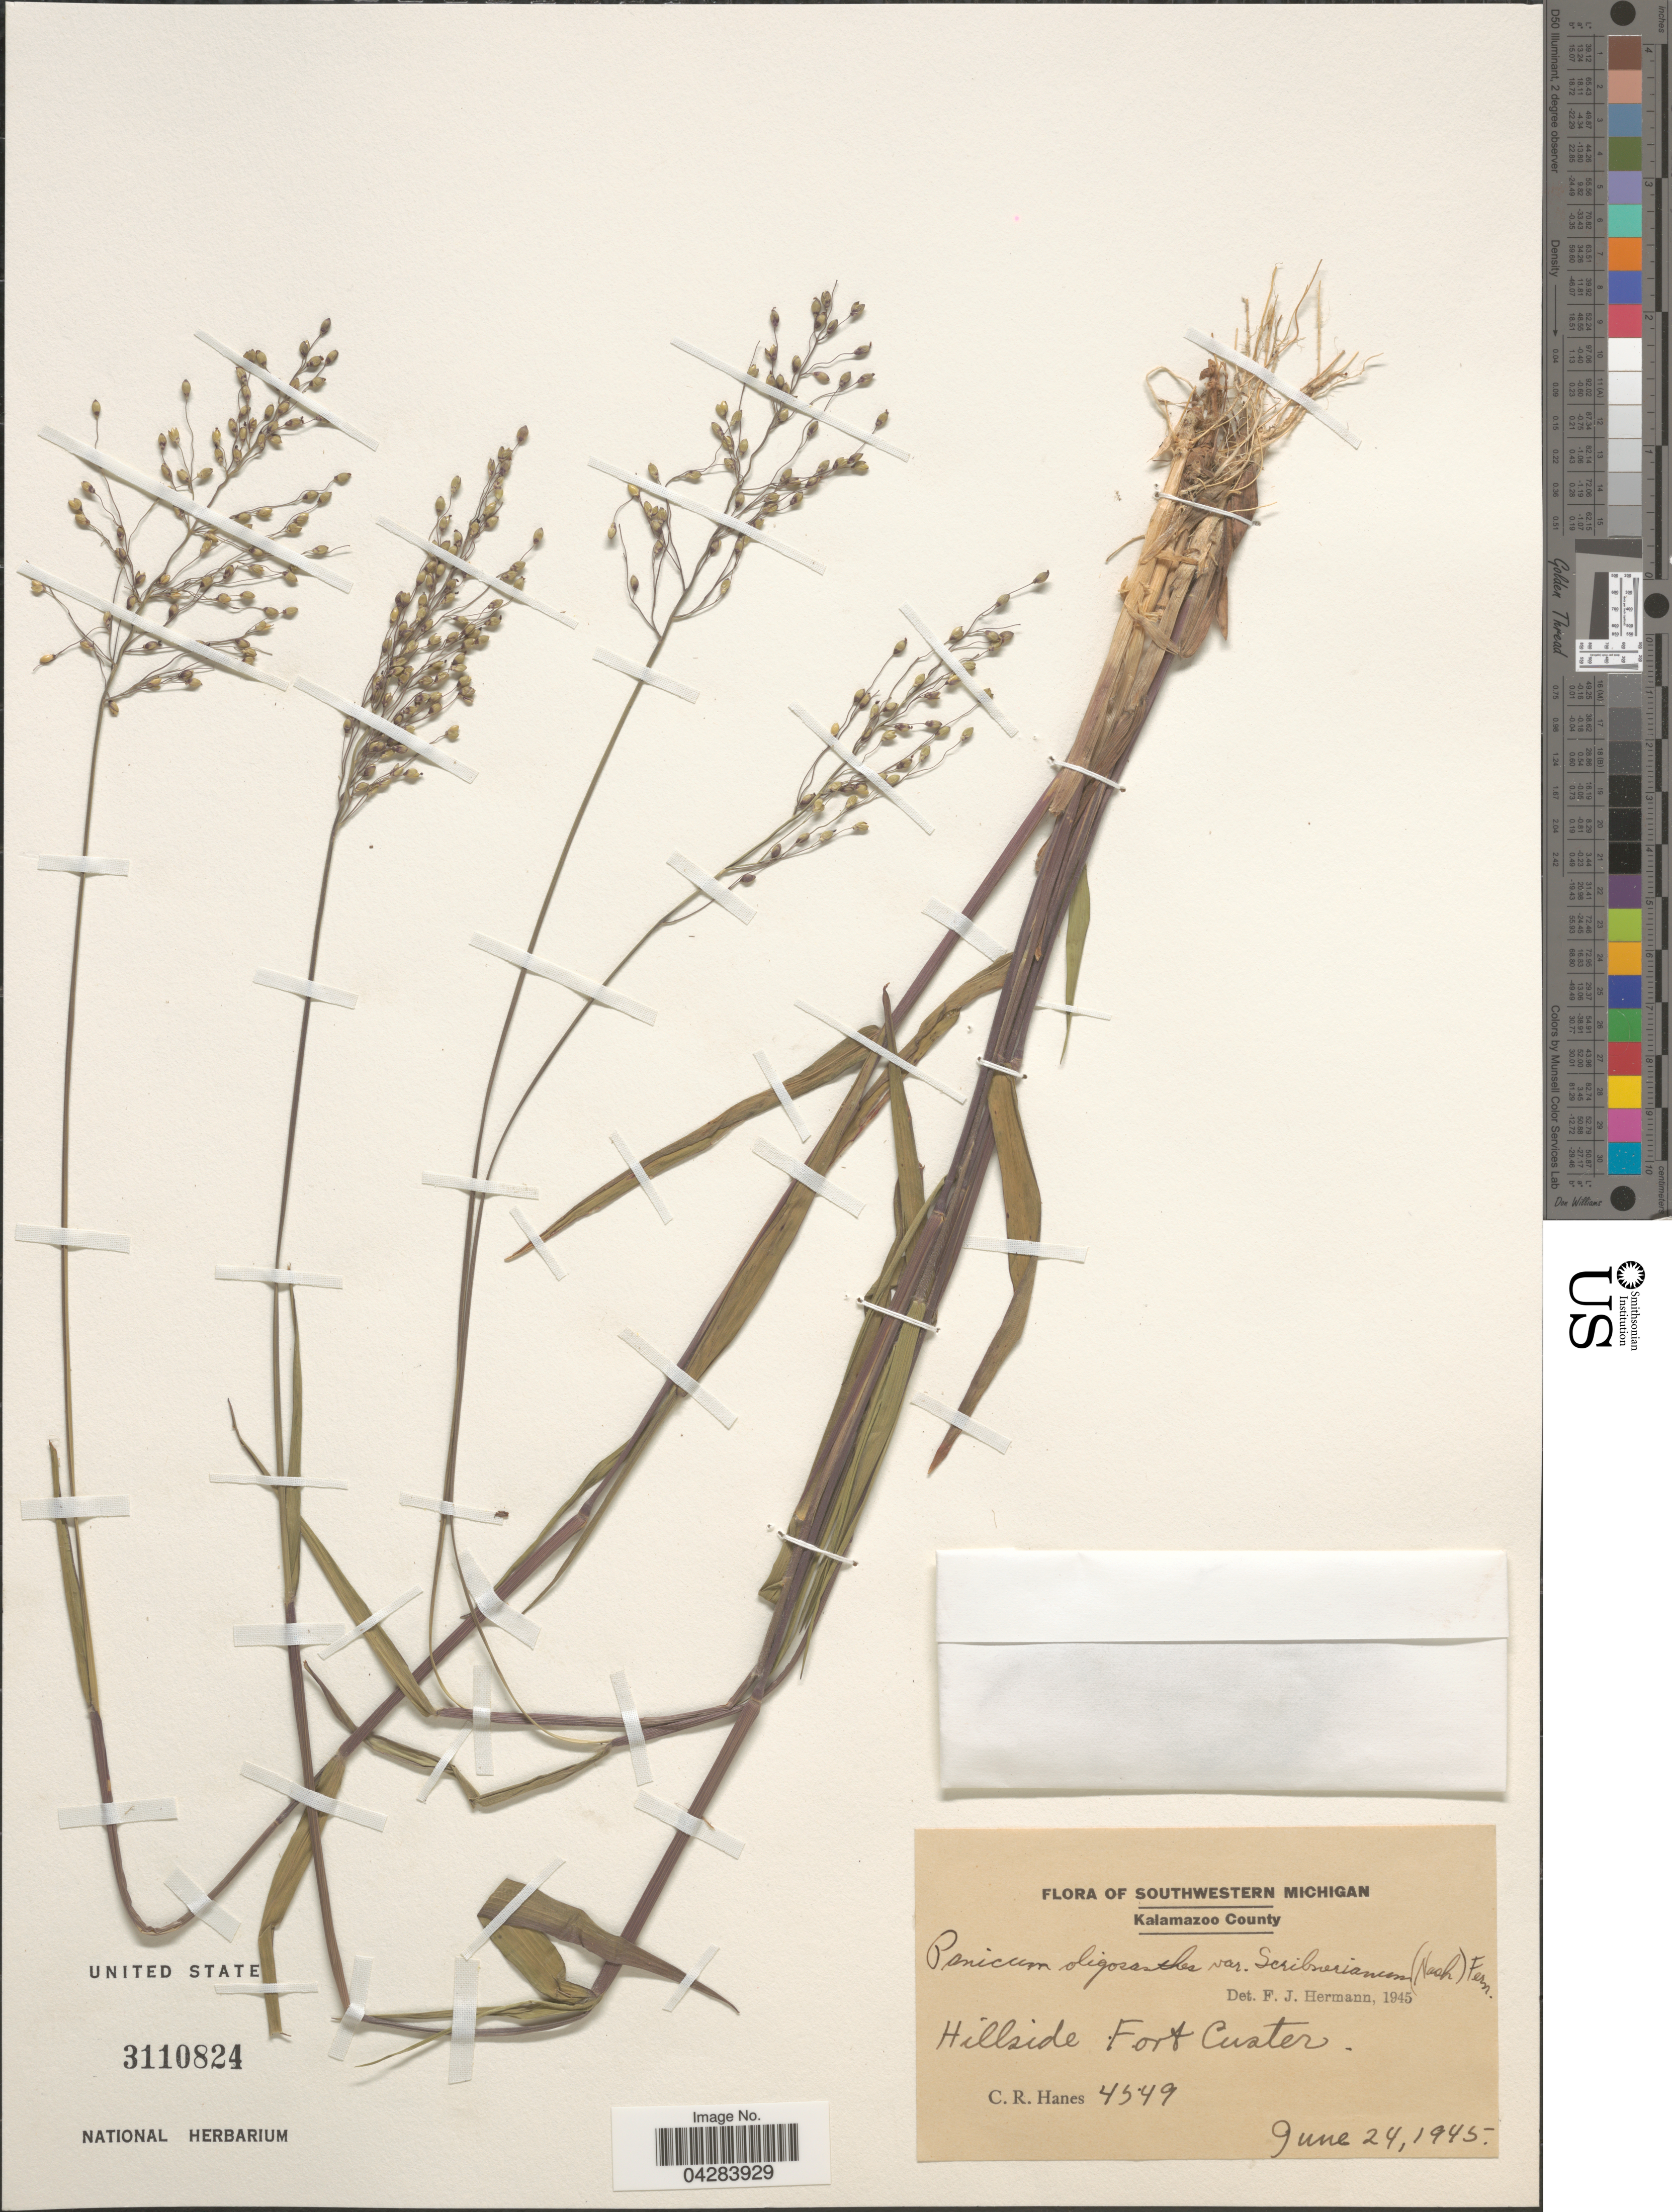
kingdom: Plantae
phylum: Tracheophyta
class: Liliopsida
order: Poales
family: Poaceae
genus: Dichanthelium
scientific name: Dichanthelium oligosanthes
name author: (Schult.) Gould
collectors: C. Hanes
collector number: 4549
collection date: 1945-06-24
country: United States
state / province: Michigan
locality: Southwestern Michigan. Kalamazoo County. Hillside Fort Custer.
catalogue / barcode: US 3110824